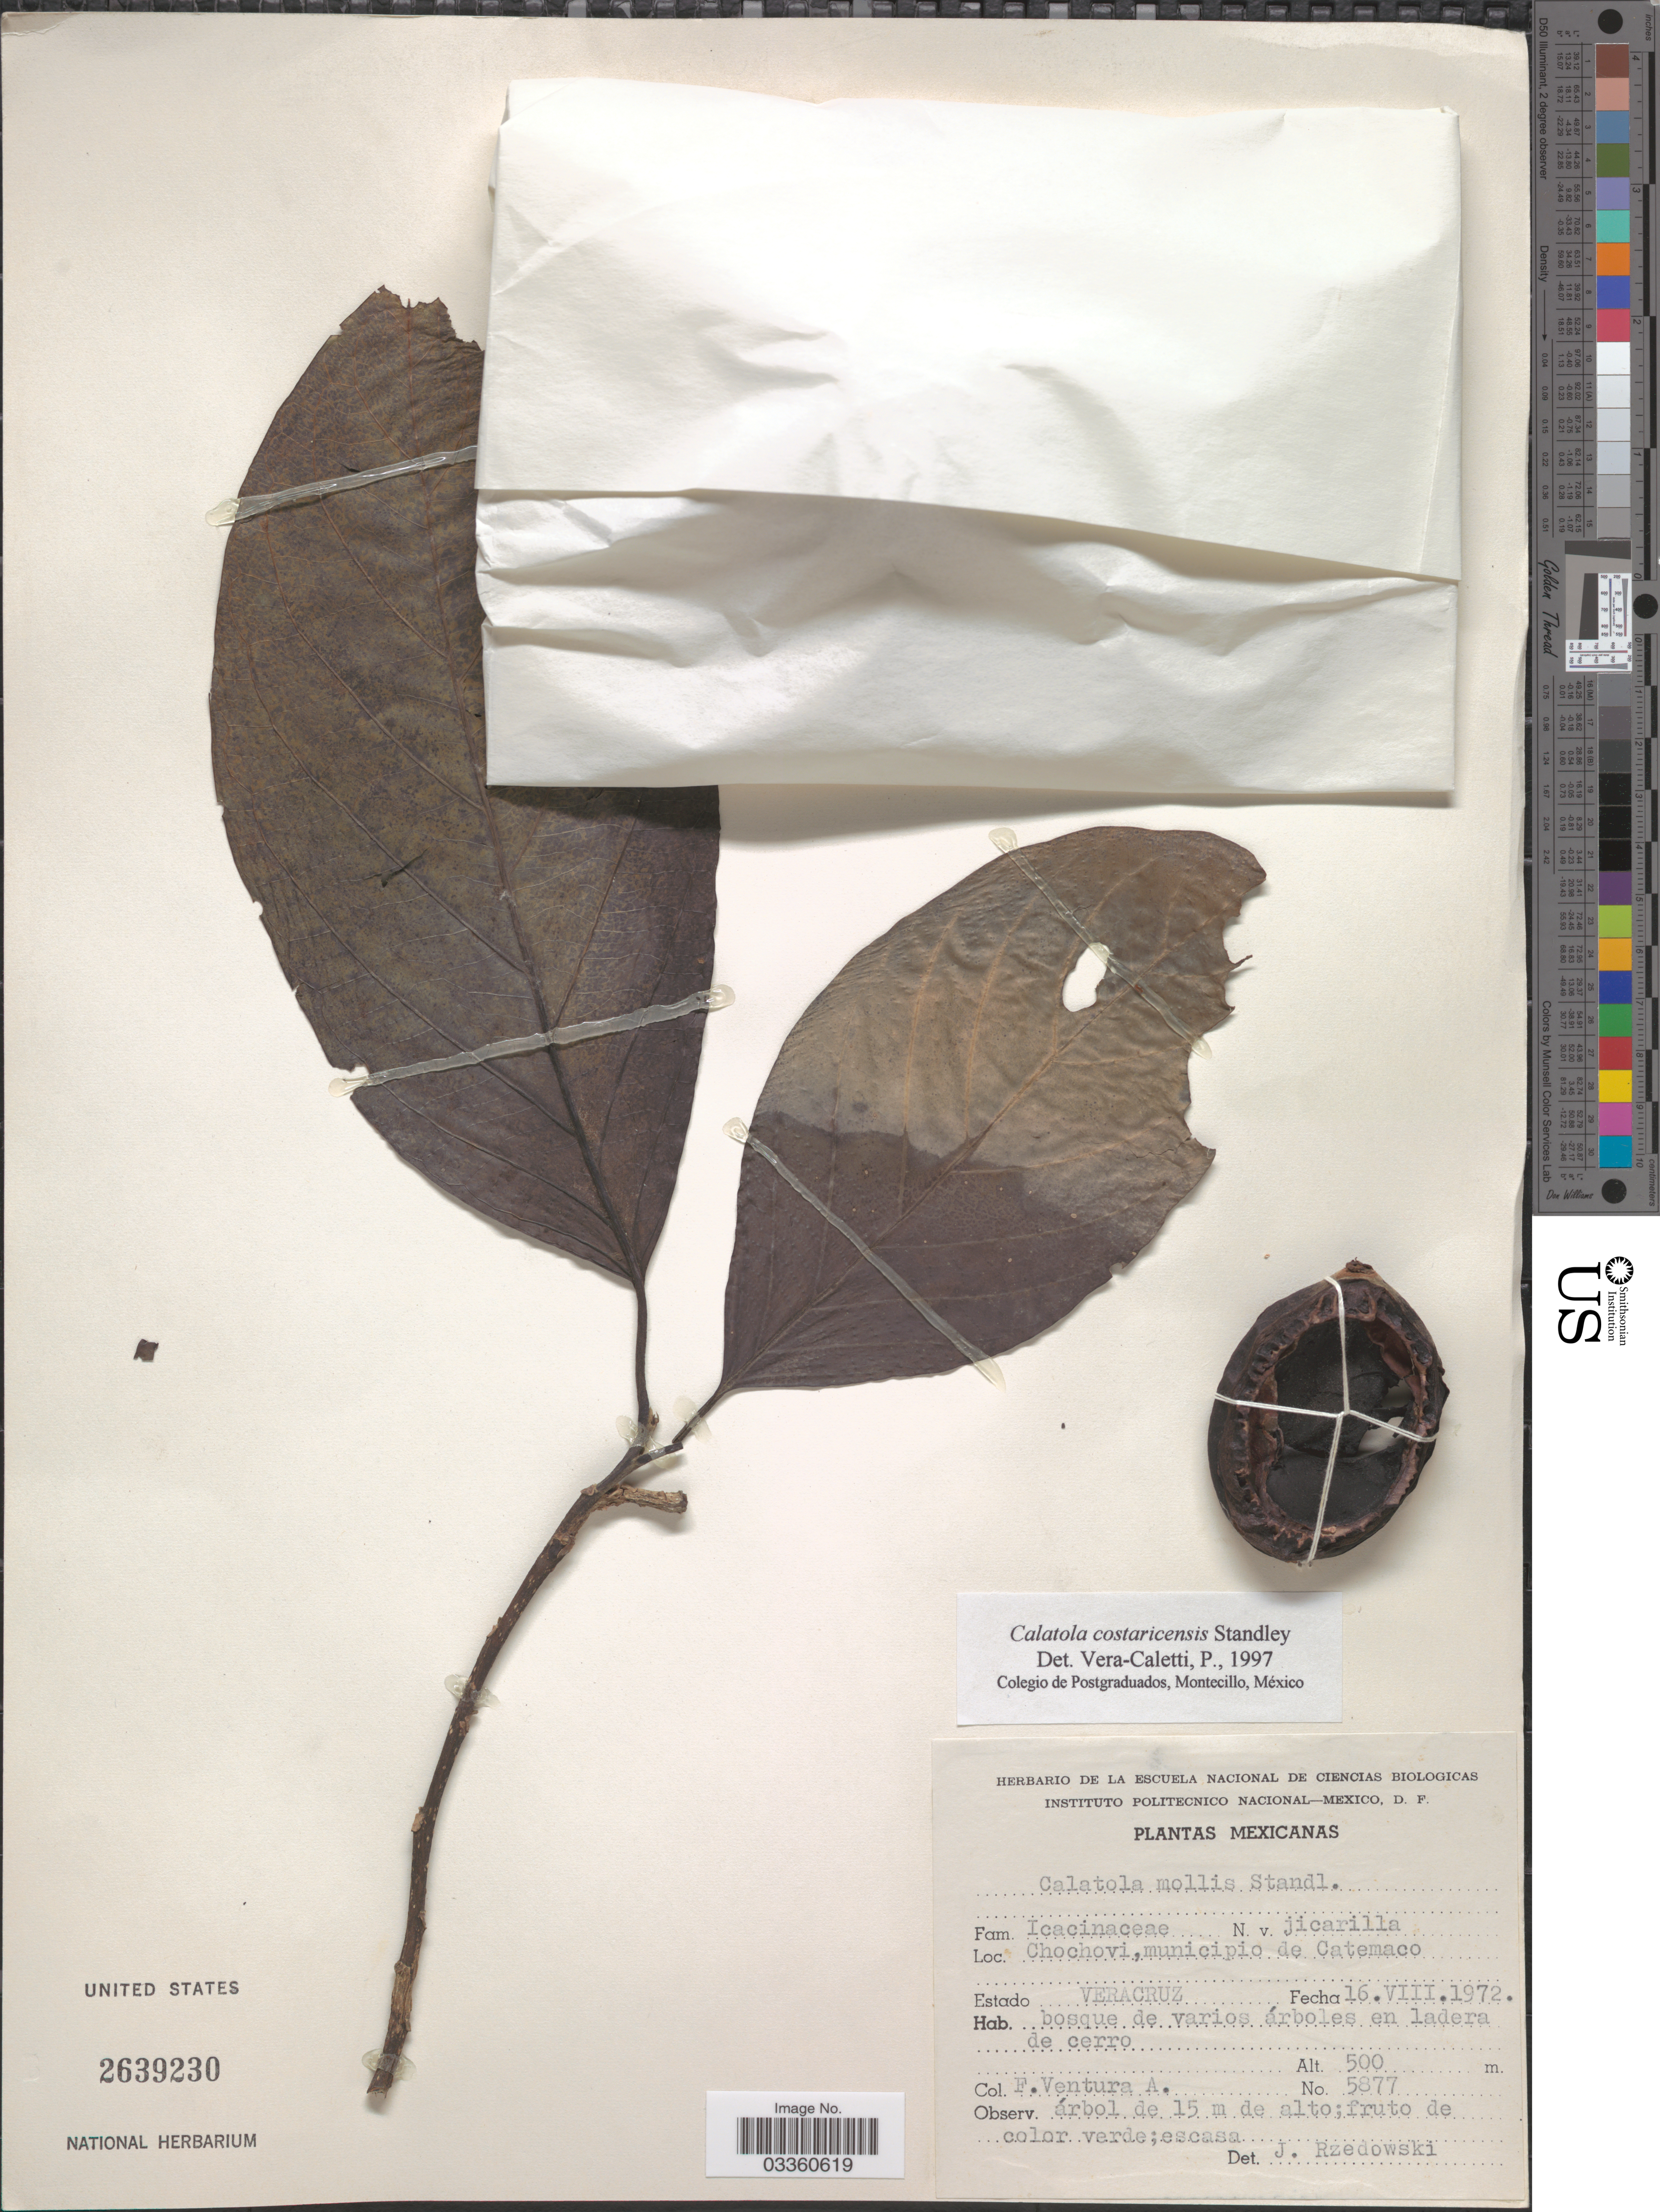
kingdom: Plantae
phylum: Tracheophyta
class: Magnoliopsida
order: Metteniusales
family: Metteniusaceae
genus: Calatola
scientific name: Calatola costaricensis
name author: Standl.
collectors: F. Ventura A.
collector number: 5877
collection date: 1972-08-16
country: Mexico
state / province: Veracruz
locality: Estado Veracruz.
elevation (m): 500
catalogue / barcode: US 2639230